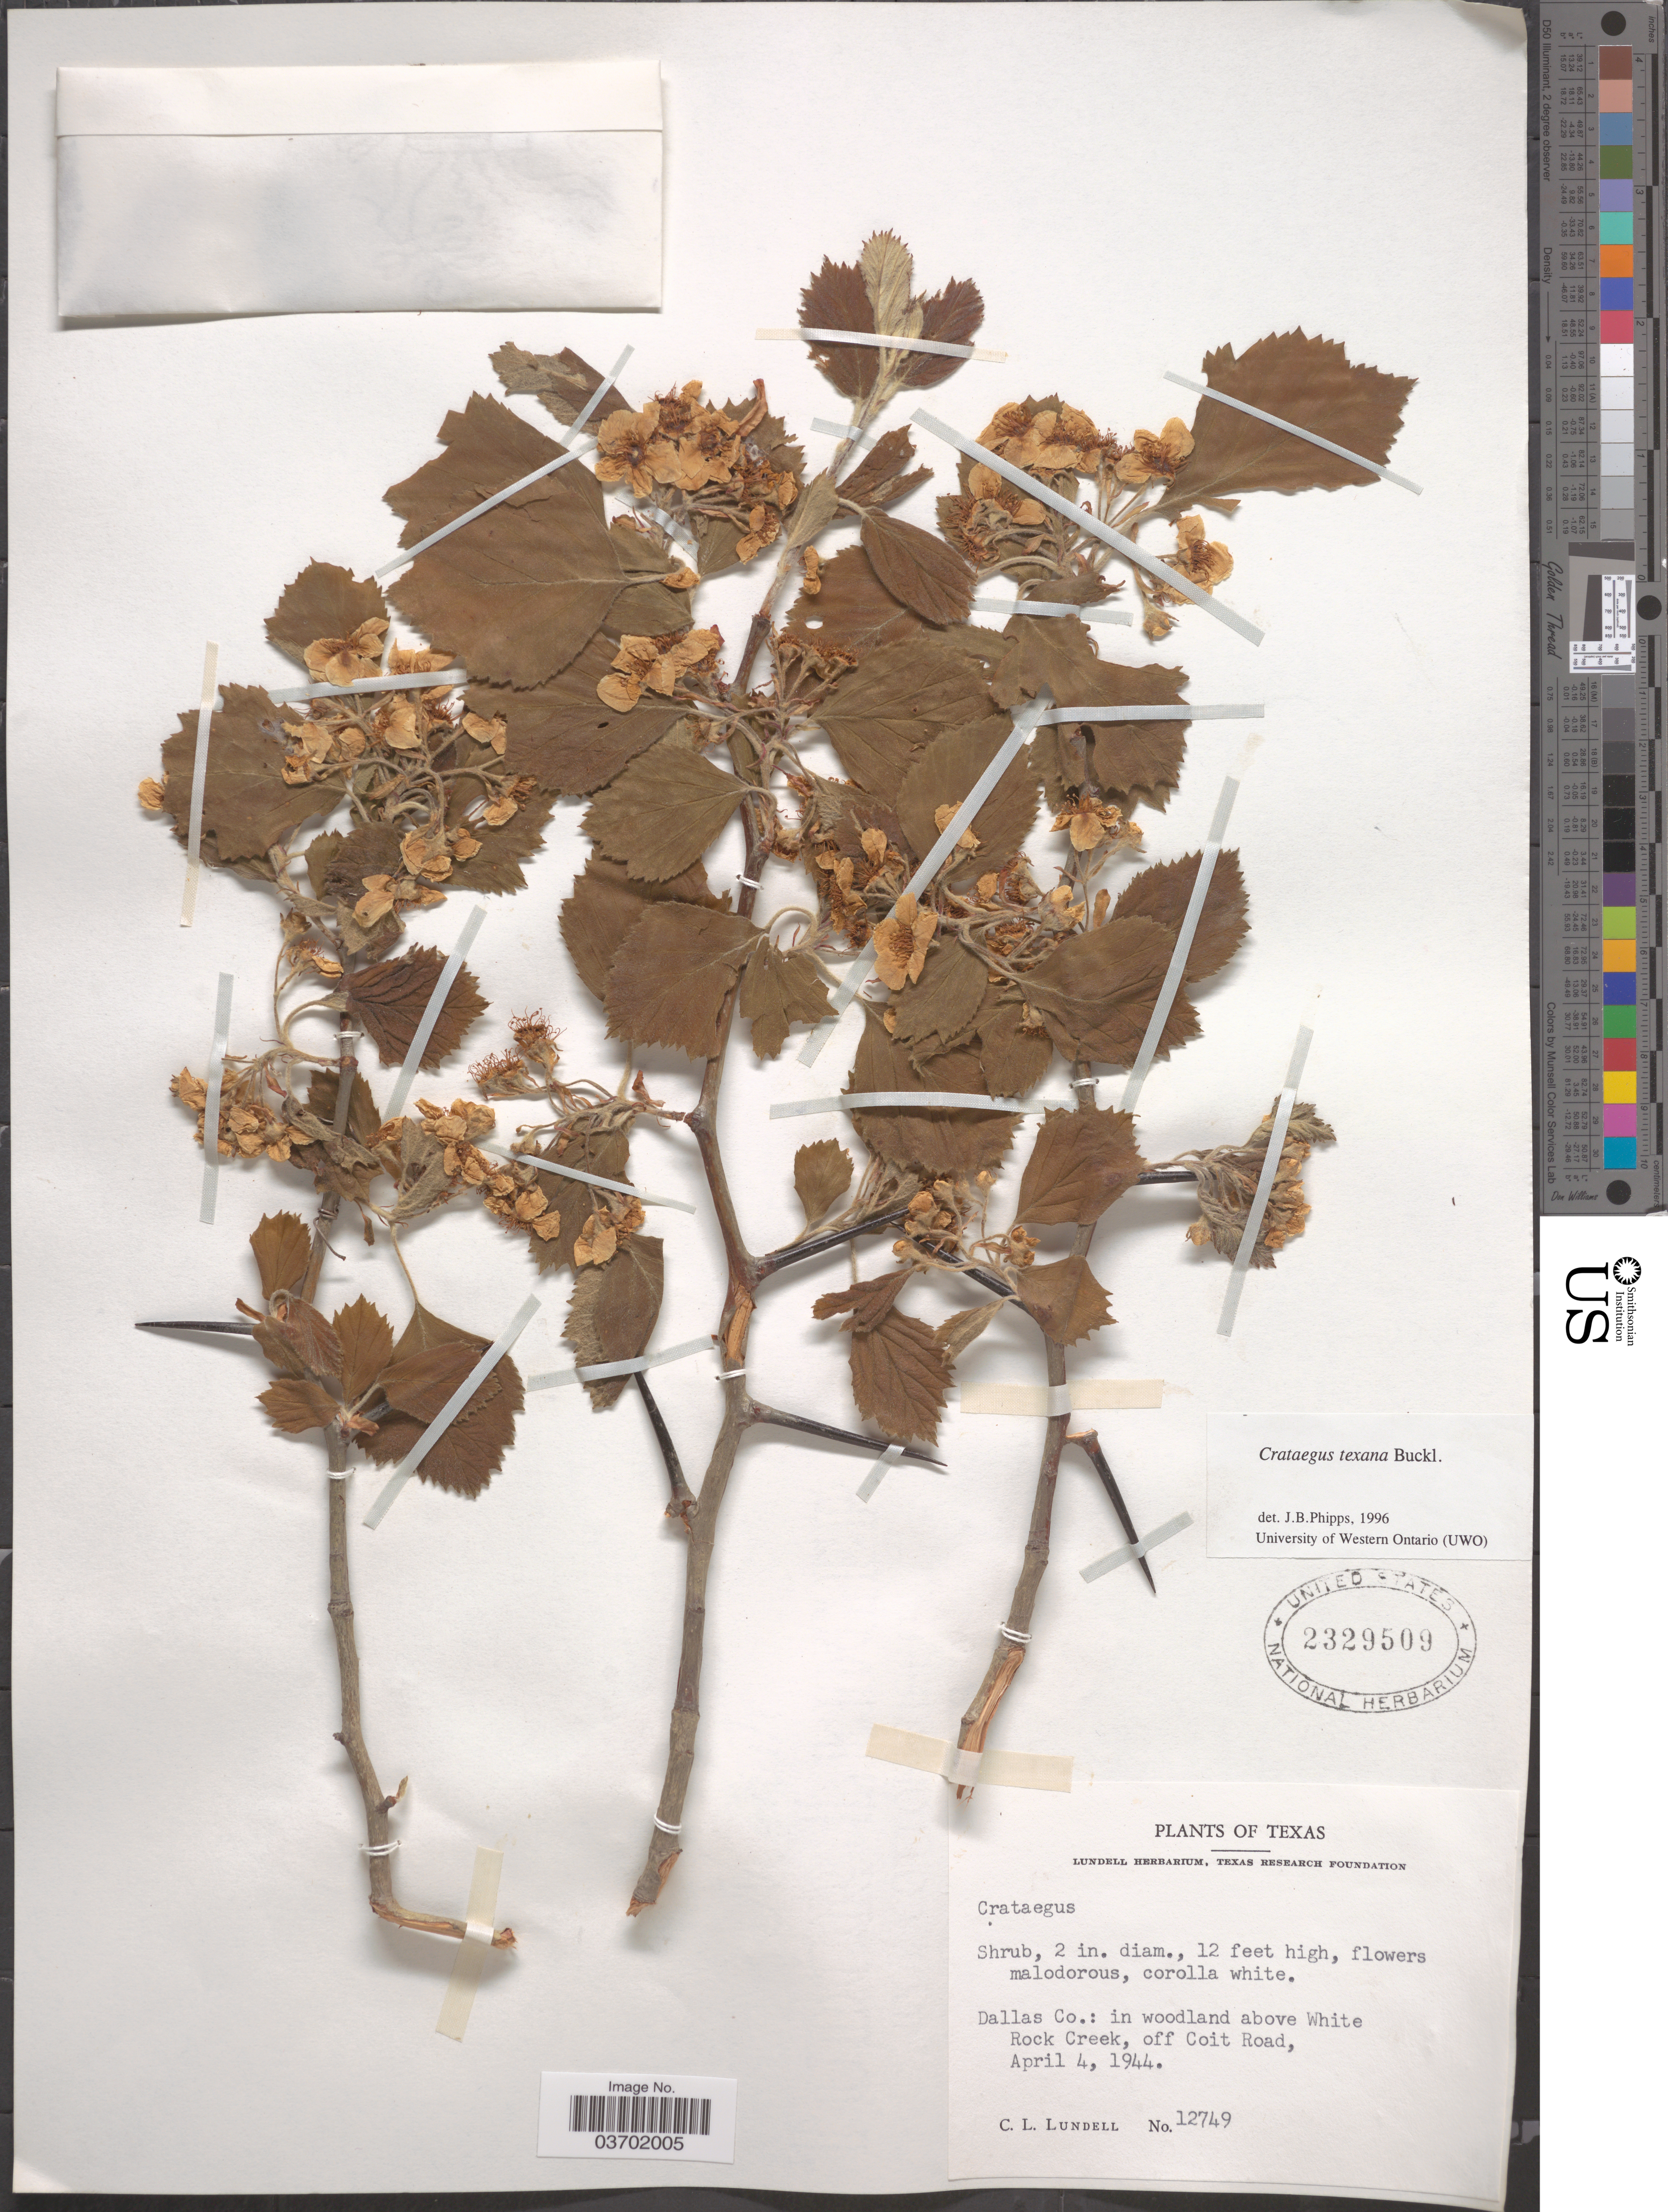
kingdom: Plantae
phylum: Tracheophyta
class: Magnoliopsida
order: Rosales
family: Rosaceae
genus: Crataegus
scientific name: Crataegus texana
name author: Buckley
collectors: C. L. Lundell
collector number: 12749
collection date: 1944-04-04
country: United States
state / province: Texas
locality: Dallas Co.: in woodland above White Rock Creek, off Coit Road.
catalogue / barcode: US 2329509